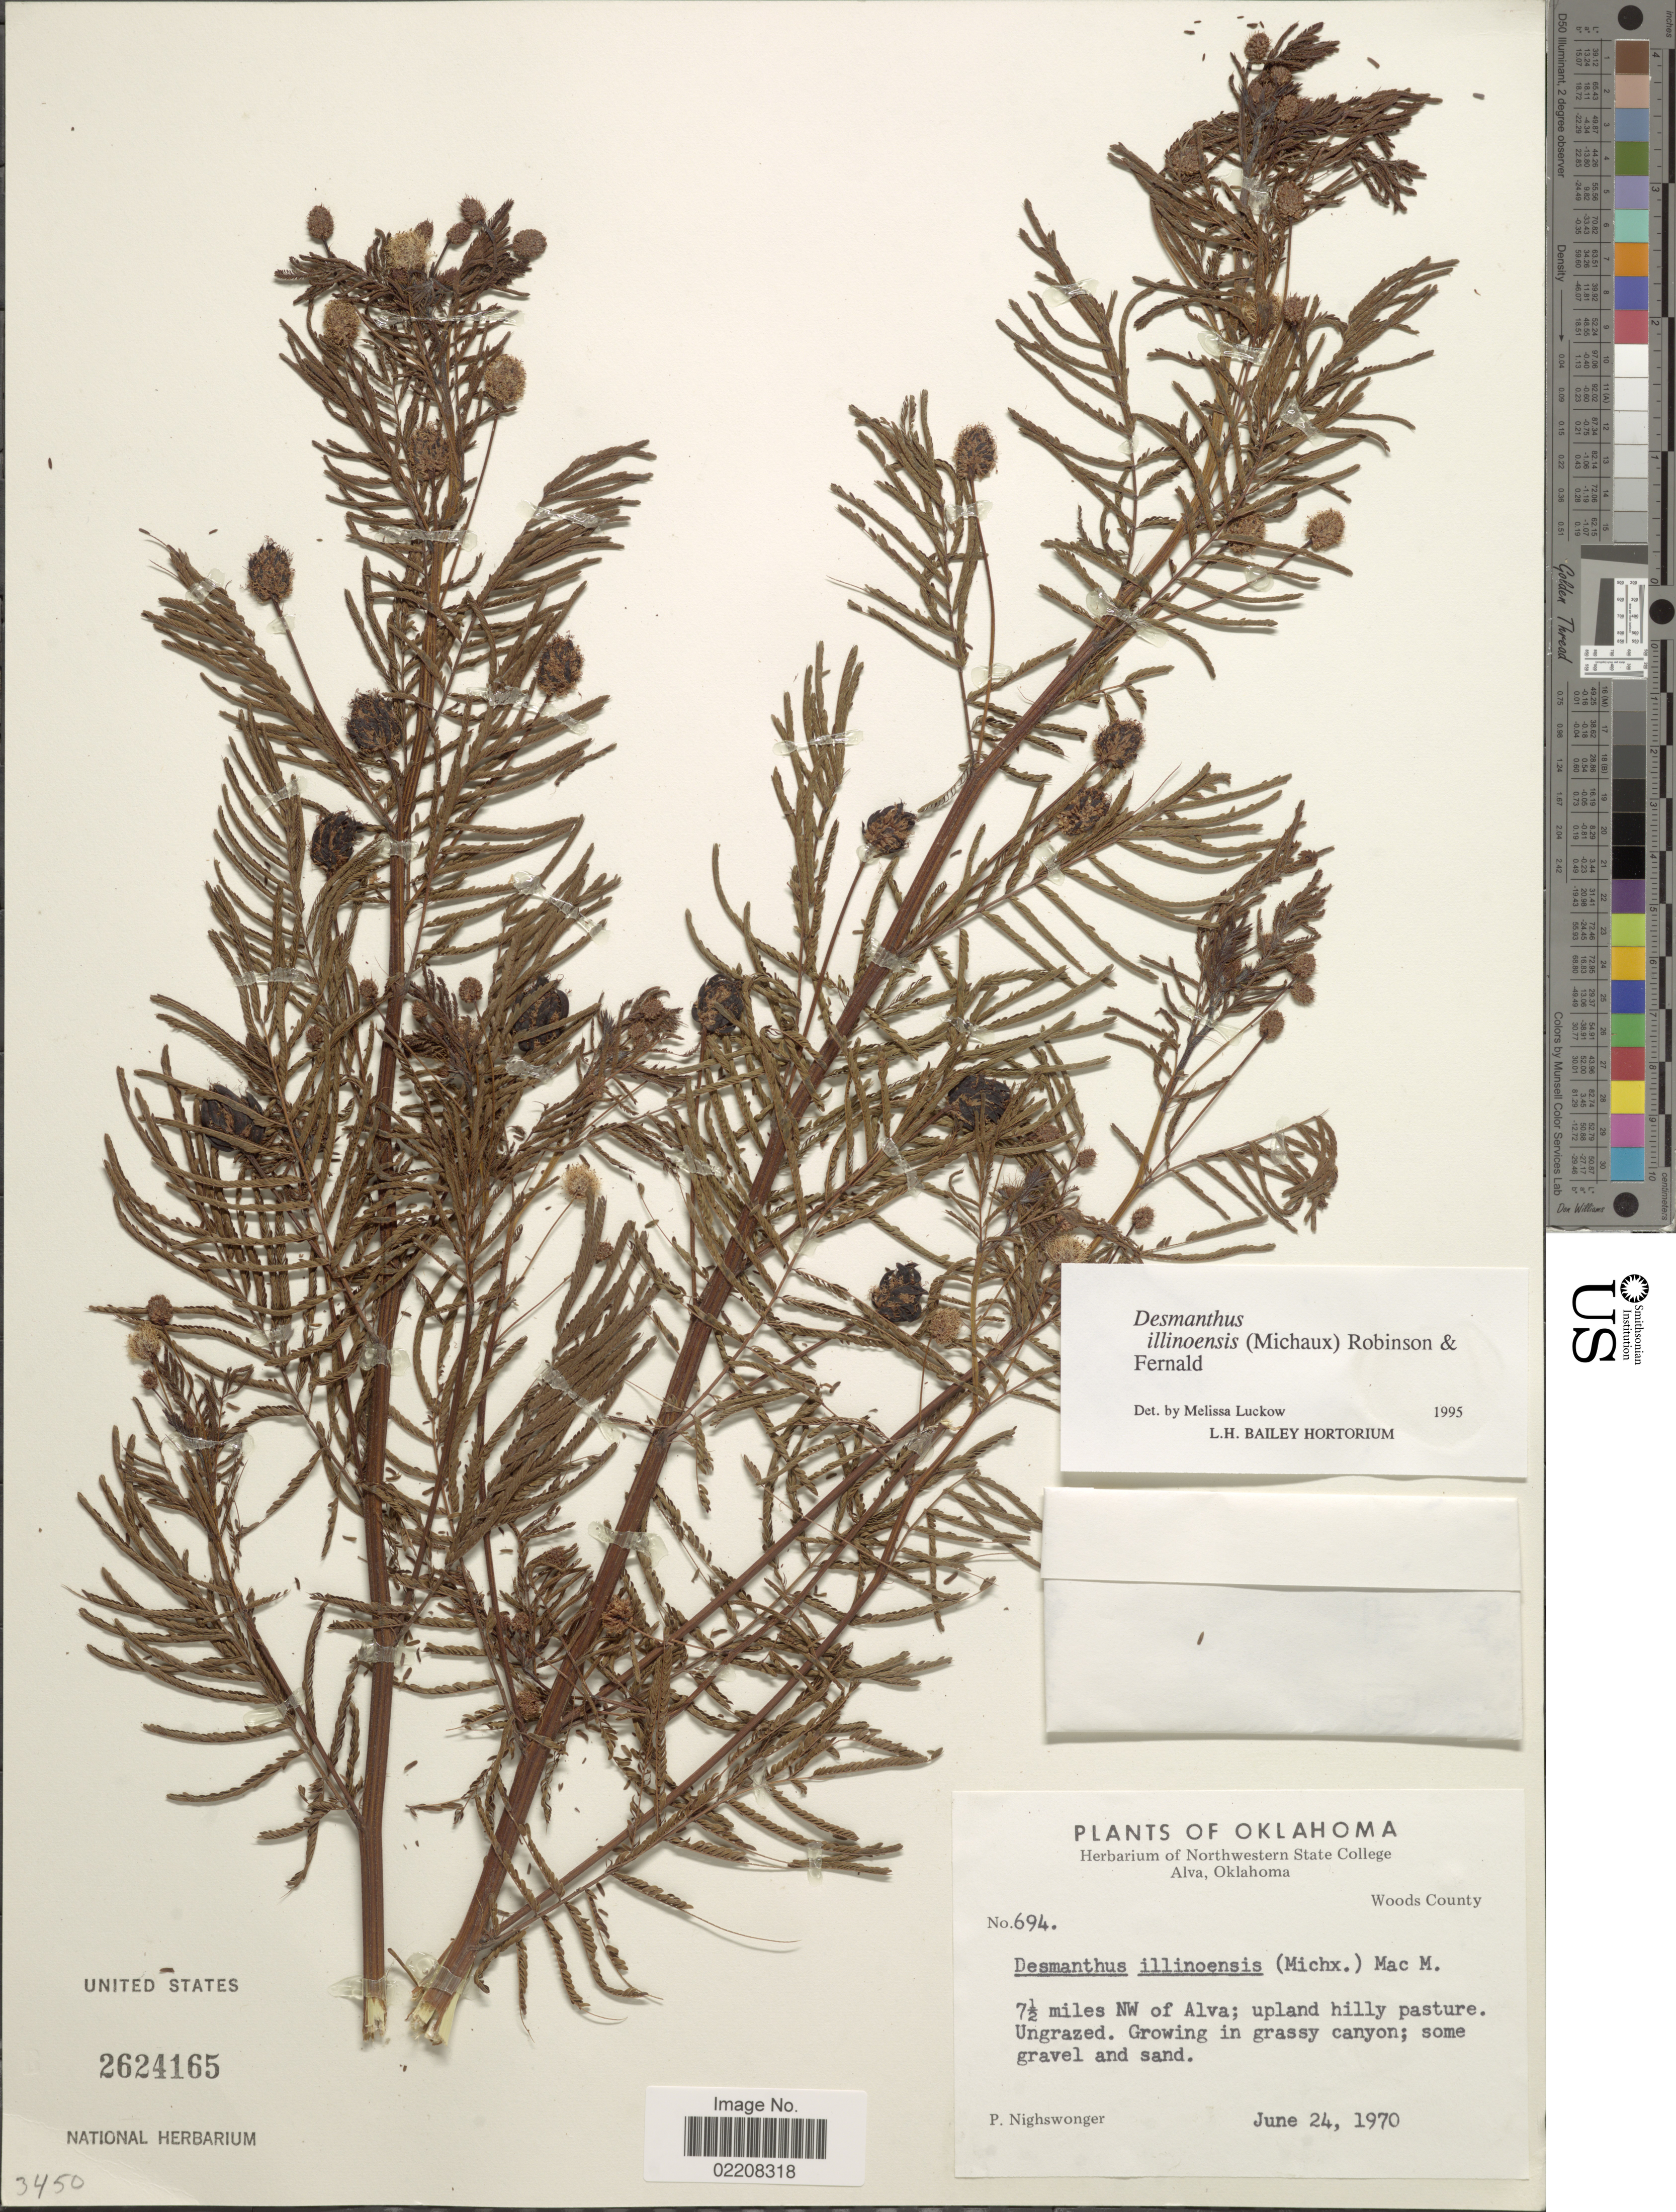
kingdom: Plantae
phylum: Tracheophyta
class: Magnoliopsida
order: Fabales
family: Fabaceae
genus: Desmanthus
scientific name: Desmanthus illinoensis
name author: (Michx.) MacMill.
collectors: P. Nighswonger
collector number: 694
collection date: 1970-06-24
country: United States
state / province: Oklahoma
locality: Woods County. 7½ miles NW of Alva; upland hilly pasture.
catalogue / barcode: US 2624165